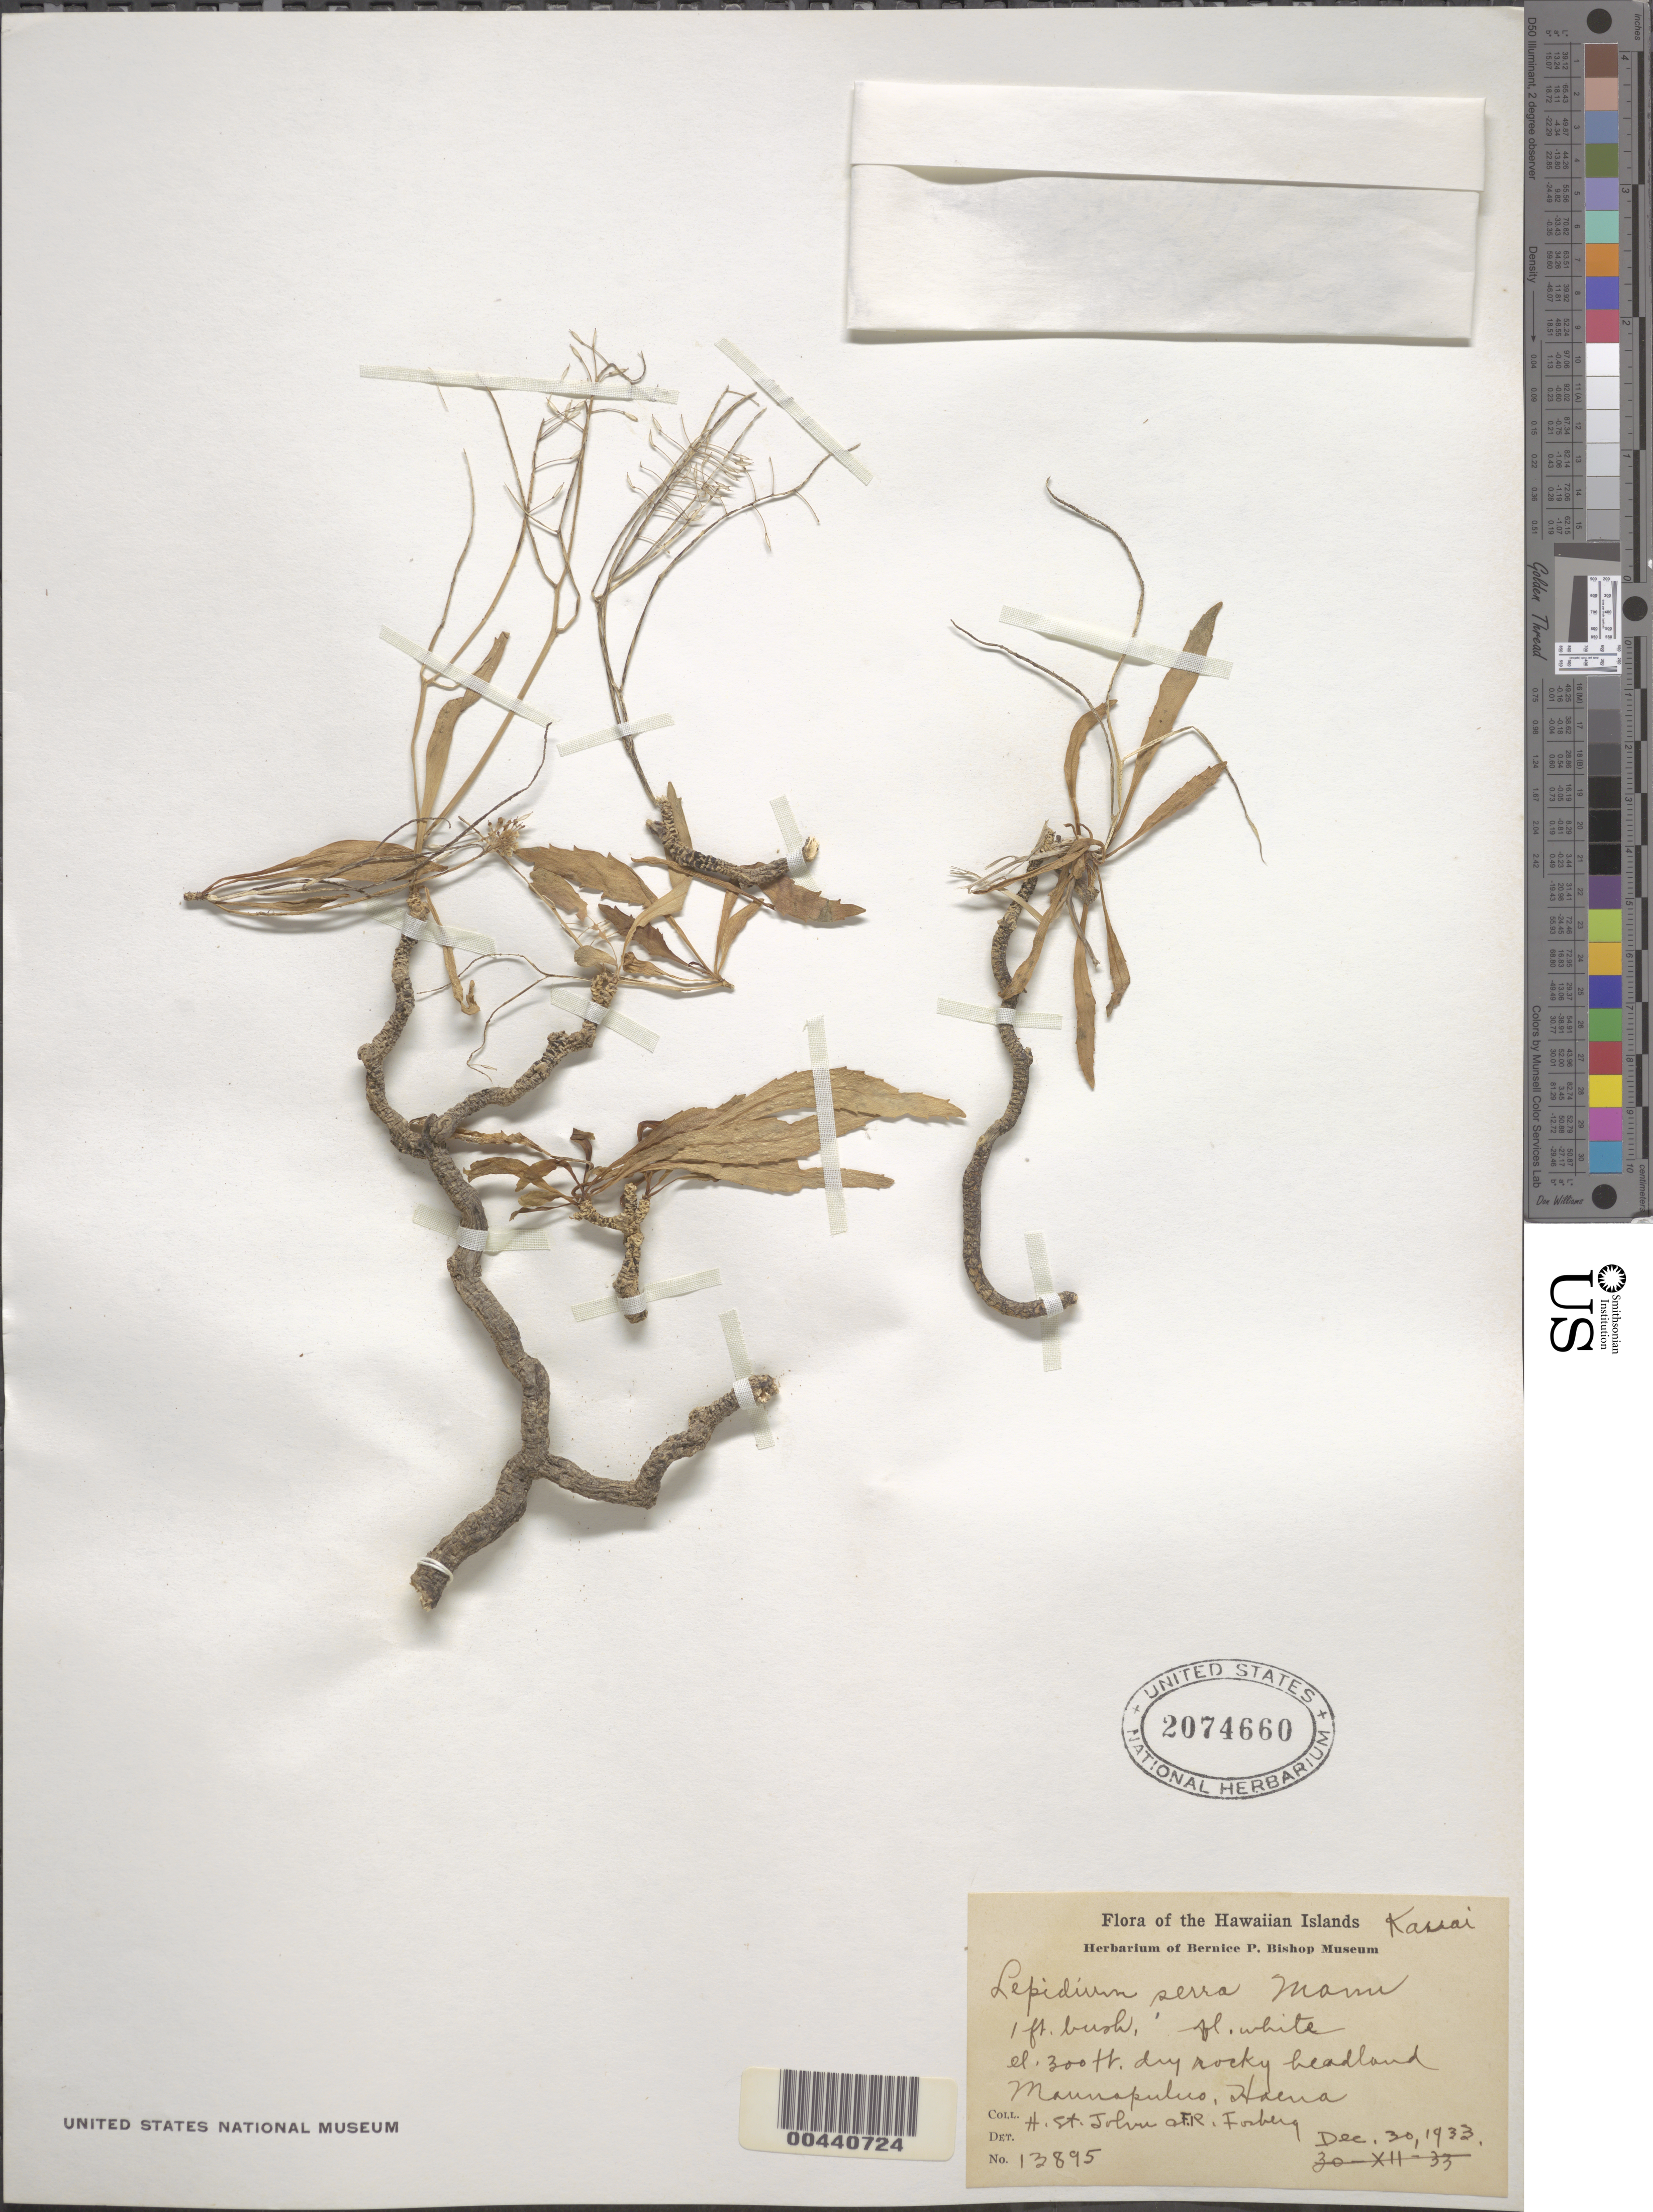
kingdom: Plantae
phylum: Tracheophyta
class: Magnoliopsida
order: Brassicales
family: Brassicaceae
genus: Lepidium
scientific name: Lepidium serra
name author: H. Mann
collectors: H. St. John & F. R. Fosberg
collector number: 13895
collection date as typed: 30 Dec 1933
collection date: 1933-12-30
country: United States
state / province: Hawaii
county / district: Kauai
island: Kaua'i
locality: Maunapuluo, Haena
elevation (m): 91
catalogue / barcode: US 2074660